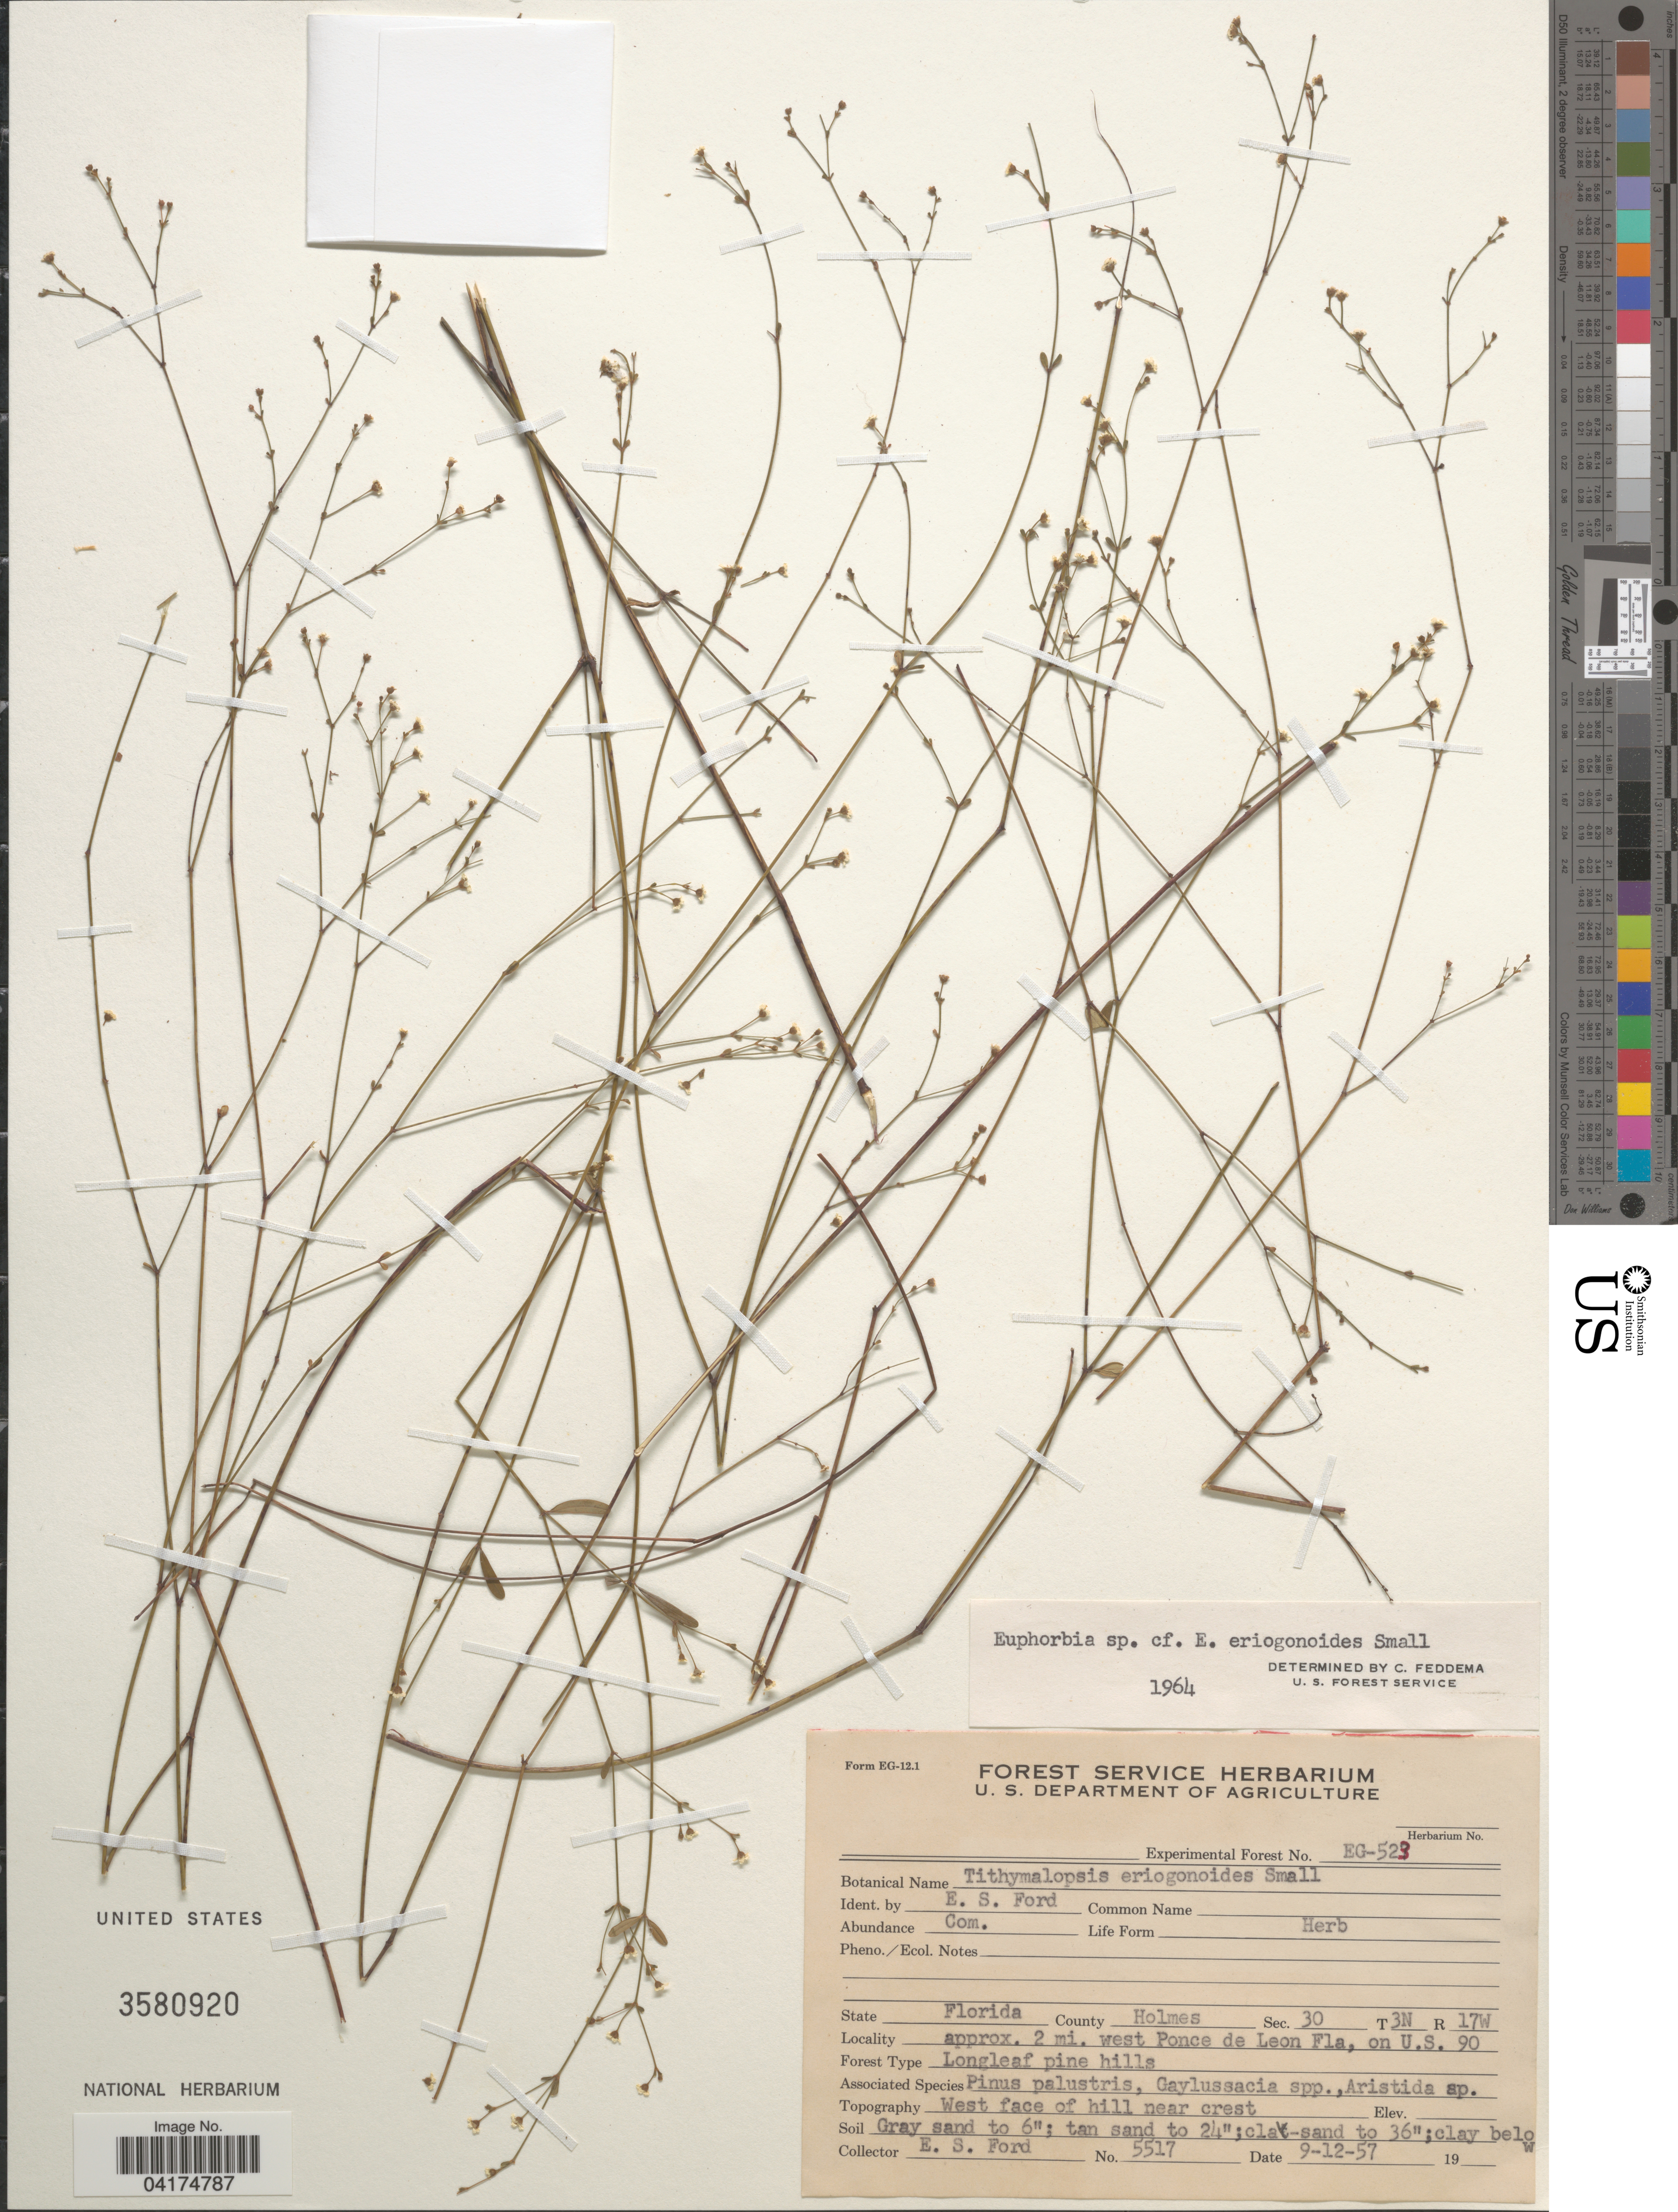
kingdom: Plantae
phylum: Tracheophyta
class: Magnoliopsida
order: Malpighiales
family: Euphorbiaceae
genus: Euphorbia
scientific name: Euphorbia sp.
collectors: E. Ford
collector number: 5517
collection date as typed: Transcribed d/m/y: 12/9/57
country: United States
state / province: Florida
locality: County Holmes. Sec. 30 T3N R17W. Approx. 2 mi. west Ponce de Leon Fla, on U.S. 90.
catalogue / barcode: US 3580920